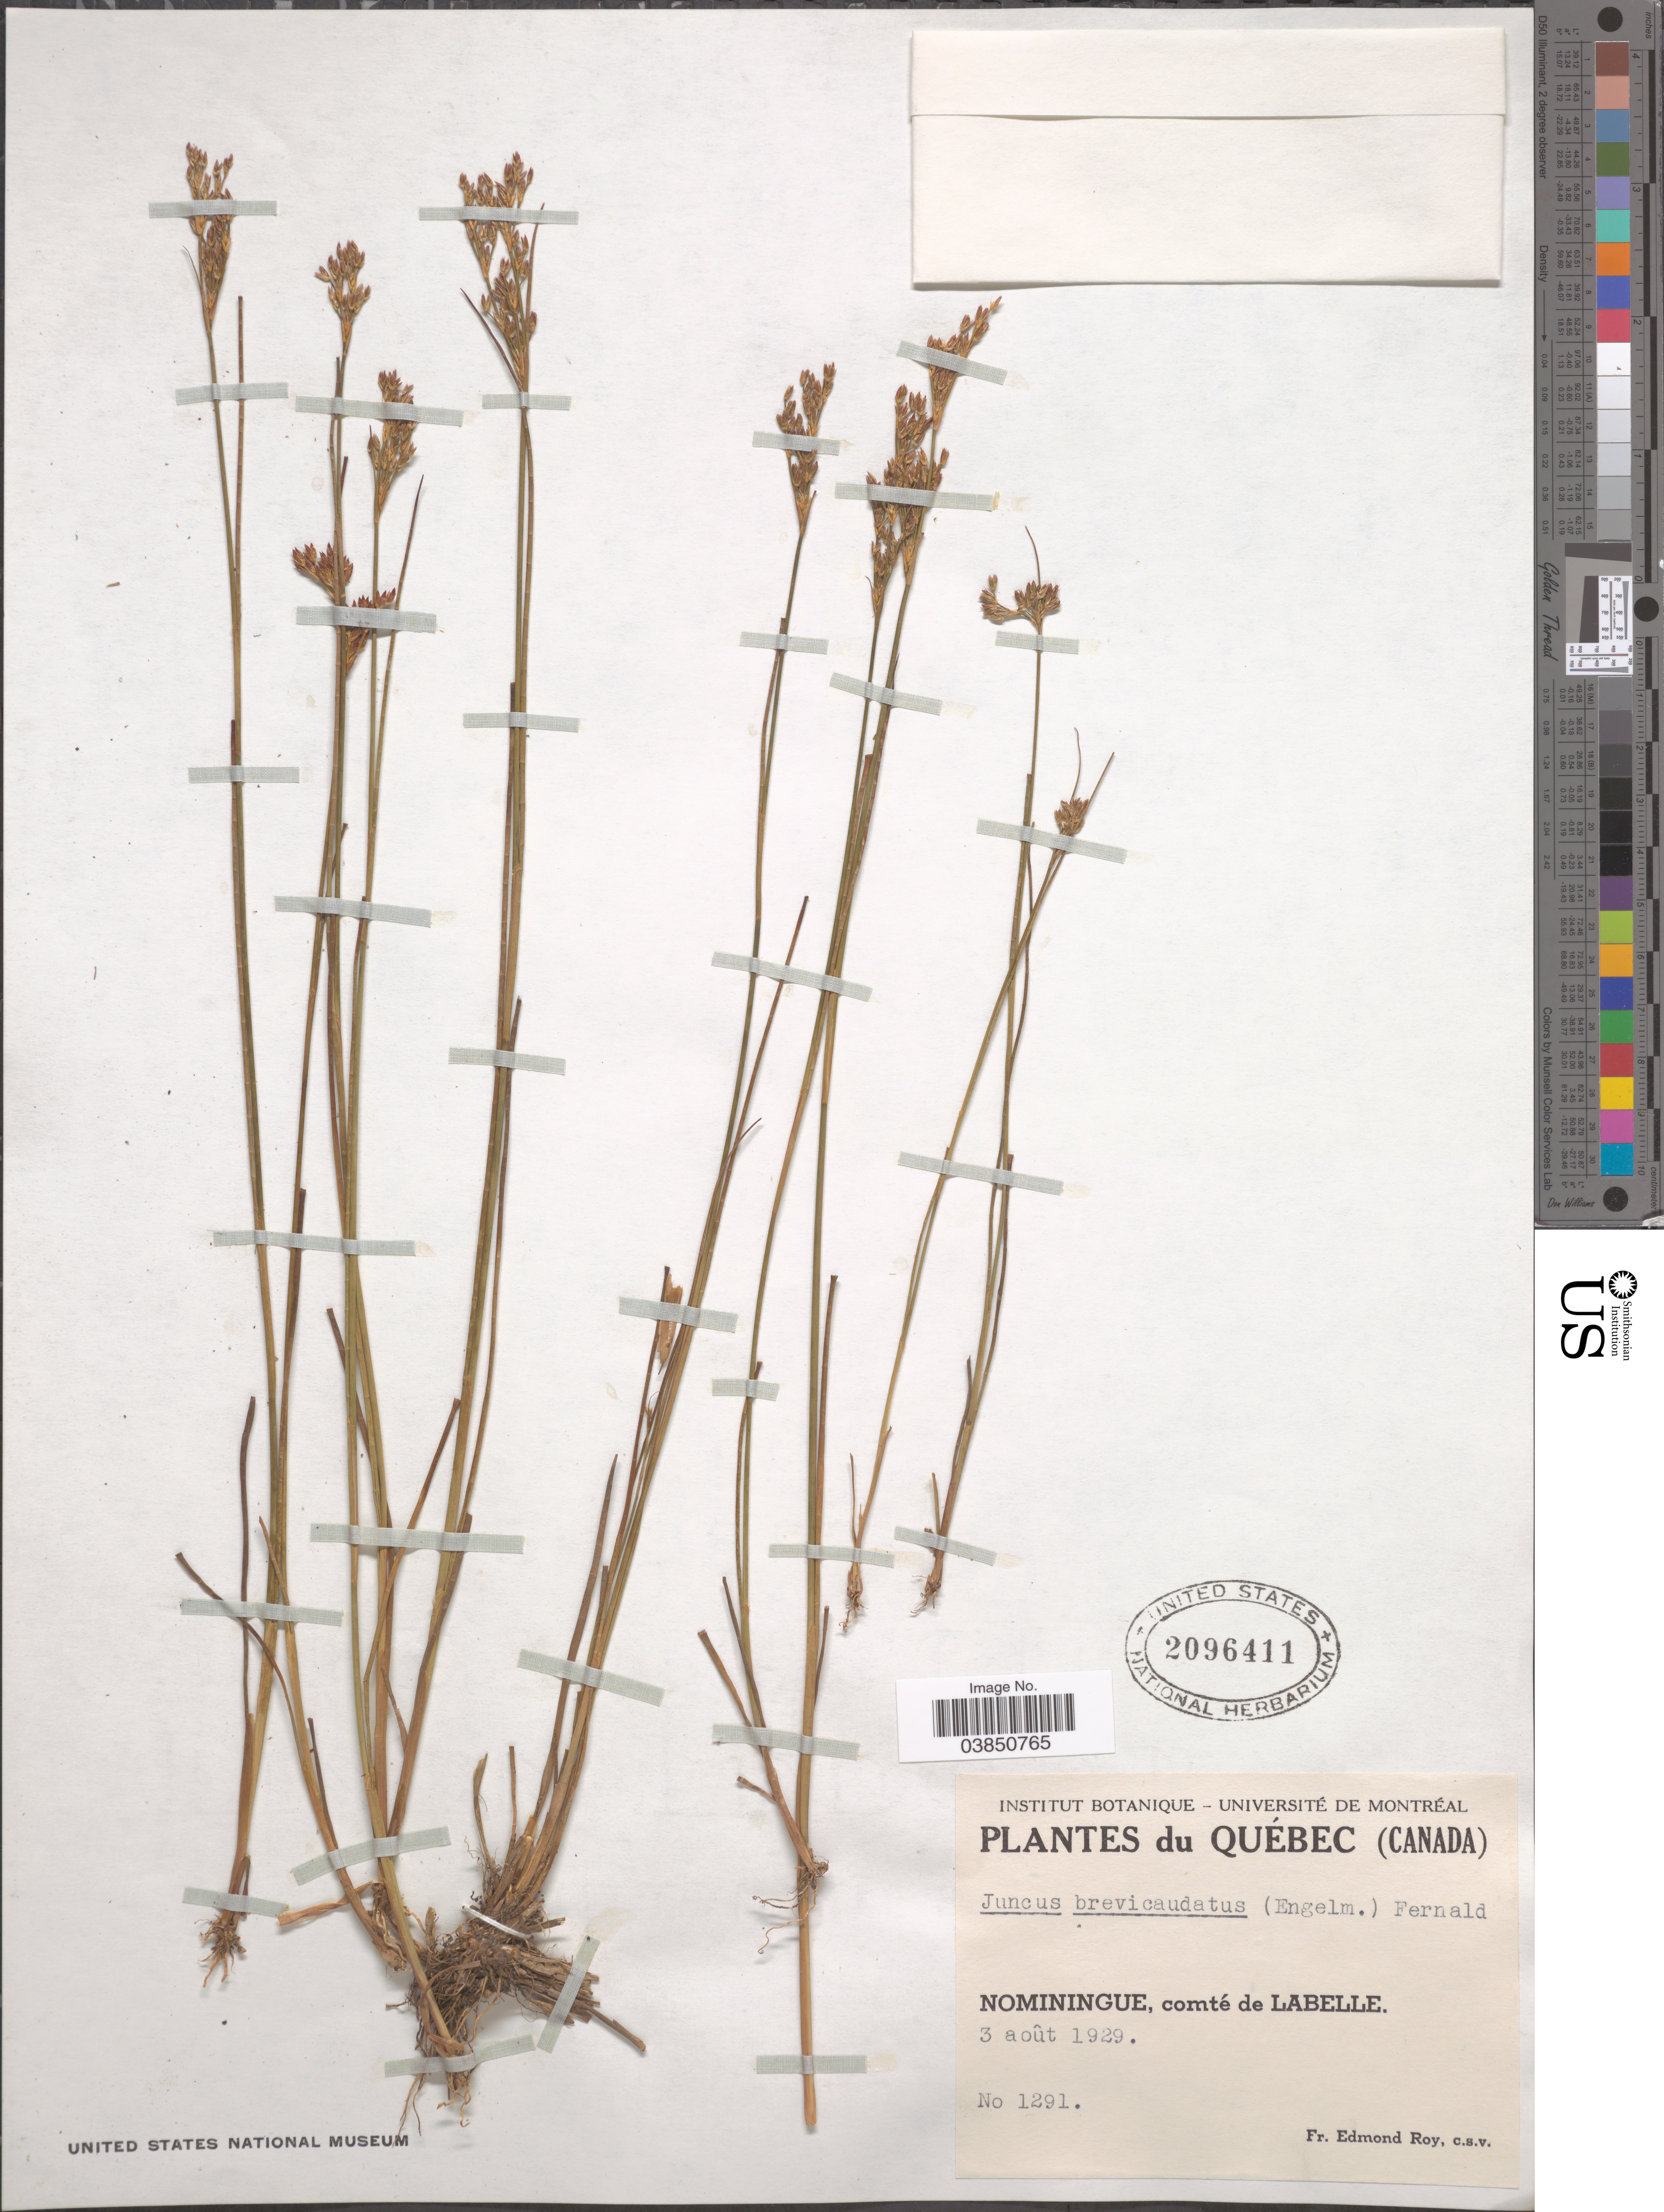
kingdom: Plantae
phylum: Tracheophyta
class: Liliopsida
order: Poales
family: Juncaceae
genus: Juncus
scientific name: Juncus brevicaudatus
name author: (Engelm.) Fernald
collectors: E. Roy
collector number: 1291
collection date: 1929-08-03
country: Canada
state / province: Quebec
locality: Nominingue, comté de Labelle.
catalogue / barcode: US 2096411